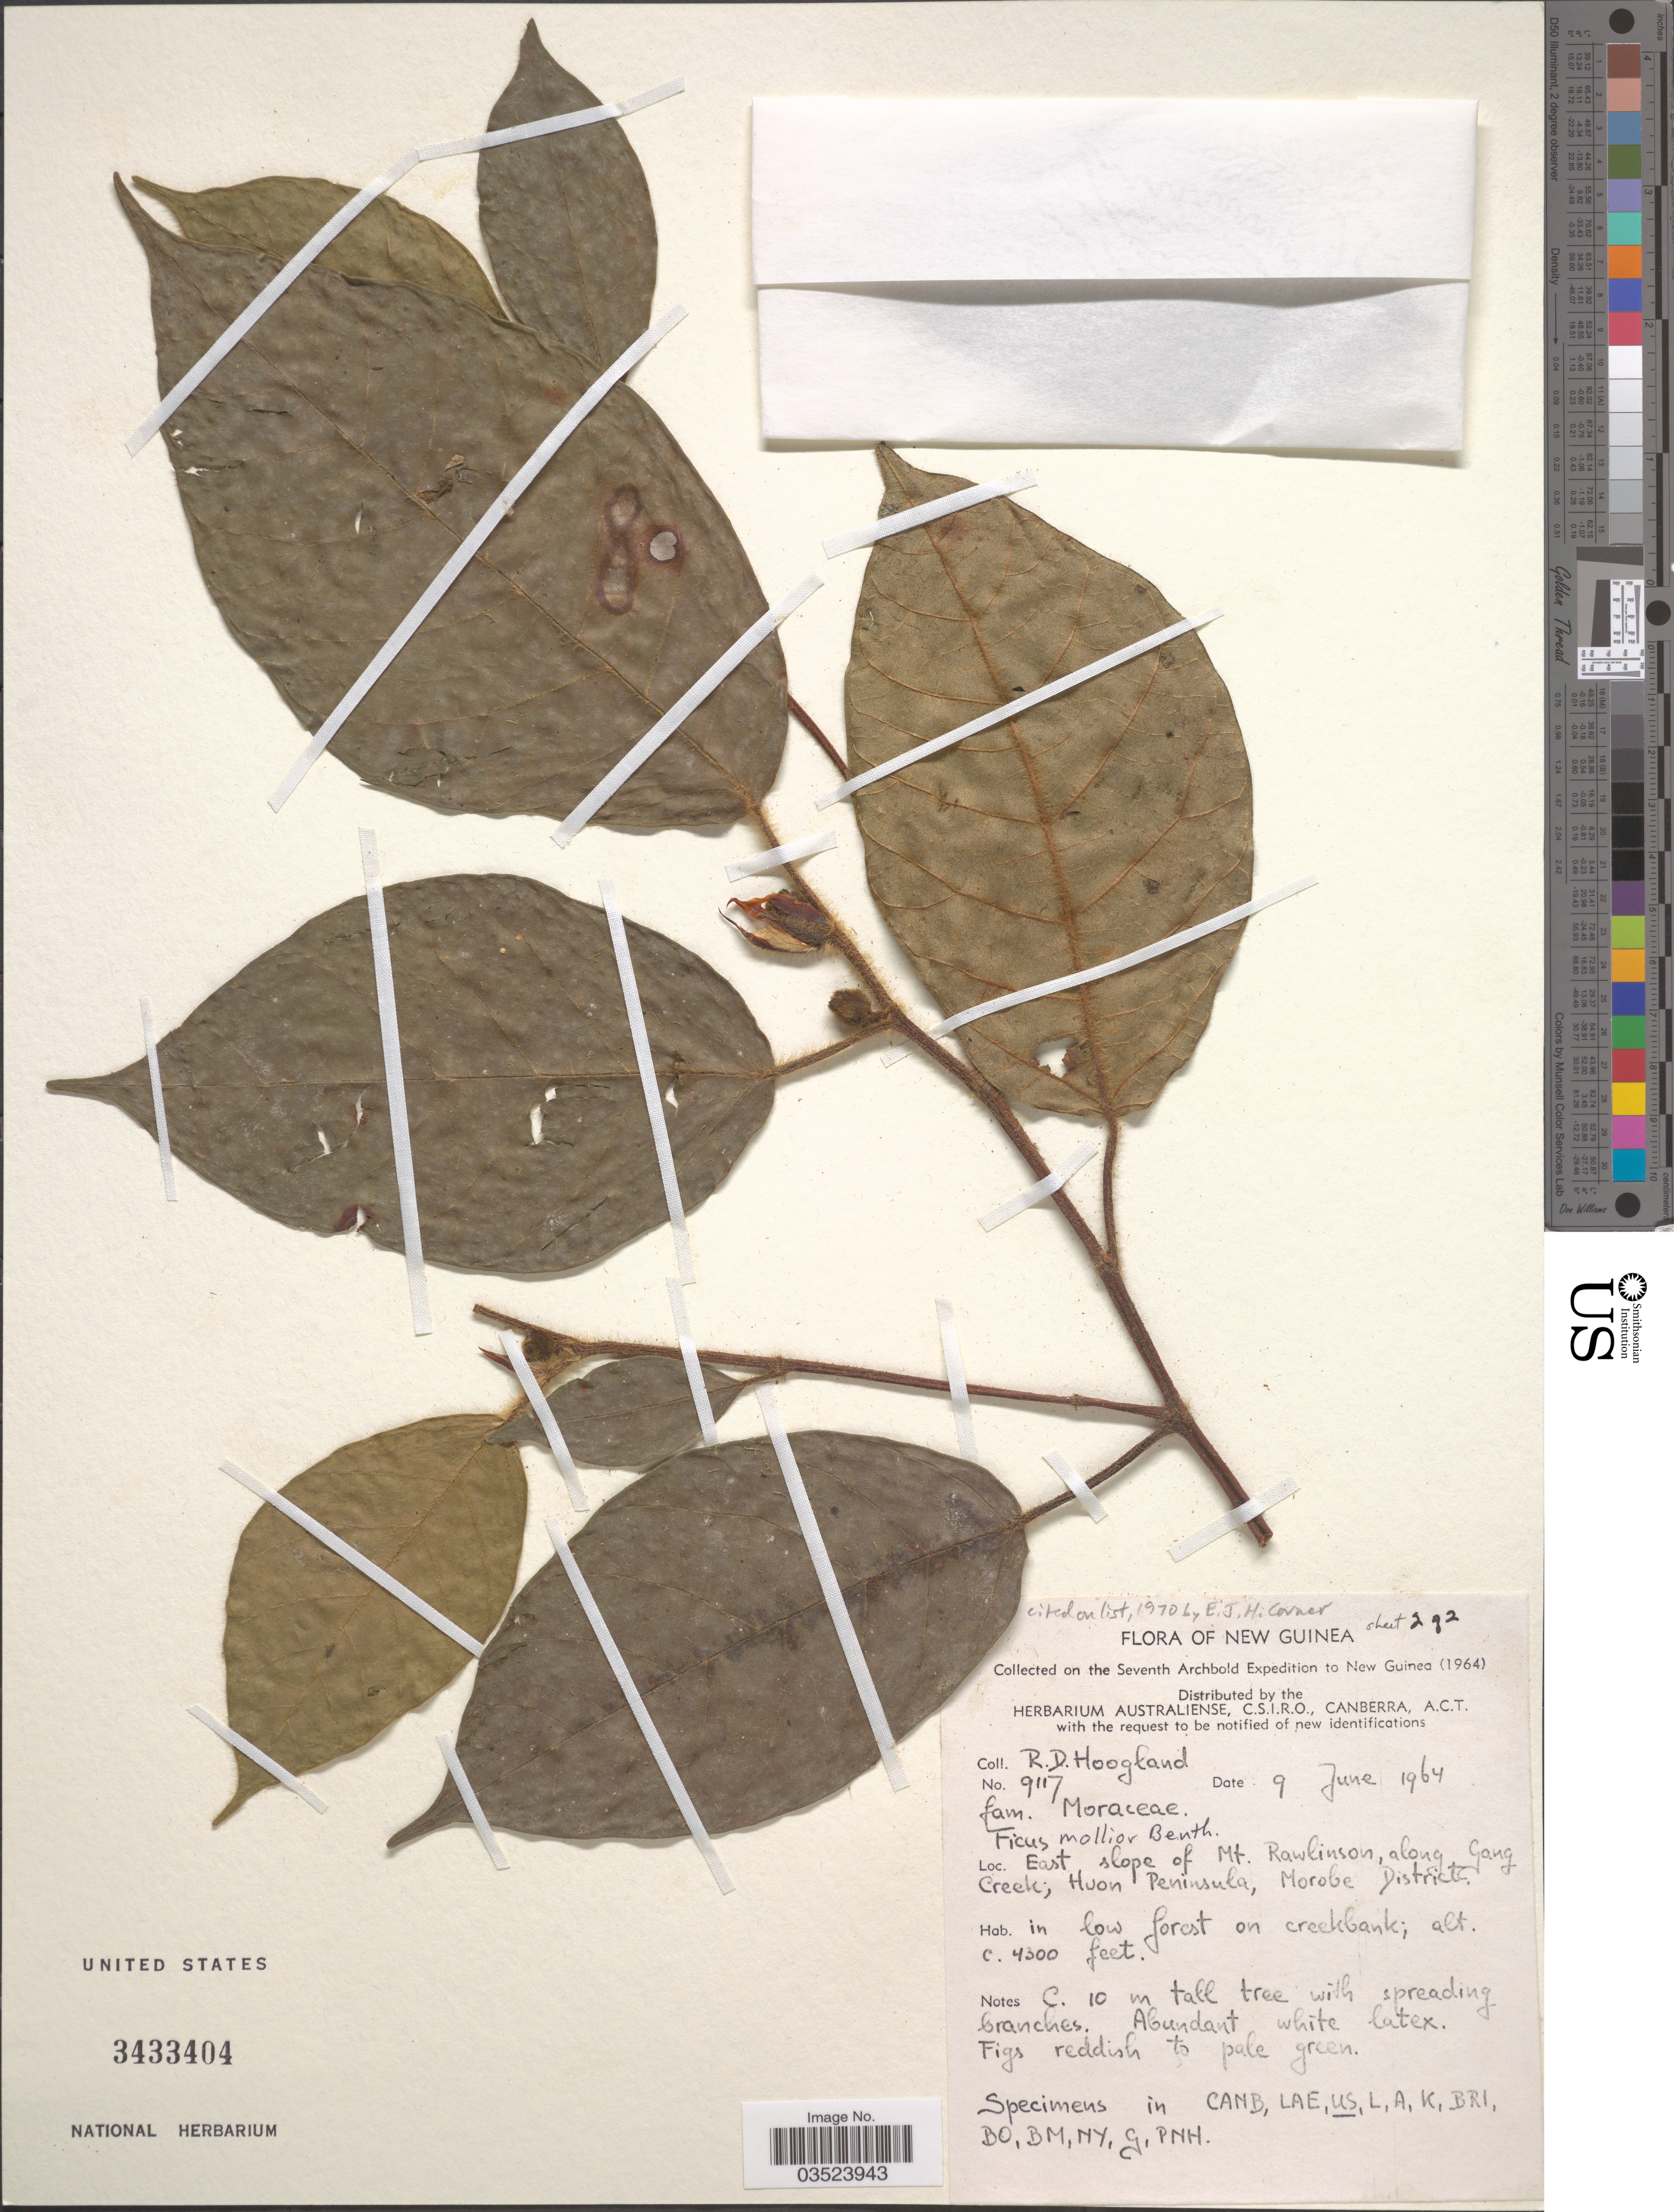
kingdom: Plantae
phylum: Tracheophyta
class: Magnoliopsida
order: Rosales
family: Moraceae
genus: Ficus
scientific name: Ficus mollior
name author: F. Muell. ex Benth.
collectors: R. D. Hoogland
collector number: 9117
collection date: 1964-06-09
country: Papua New Guinea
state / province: Morobe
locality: New Guinea. East slope of Mt. Rawlinson, along Gang Creek; Huon Peninsula, Morobe District.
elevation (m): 1311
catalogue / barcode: US 3433404